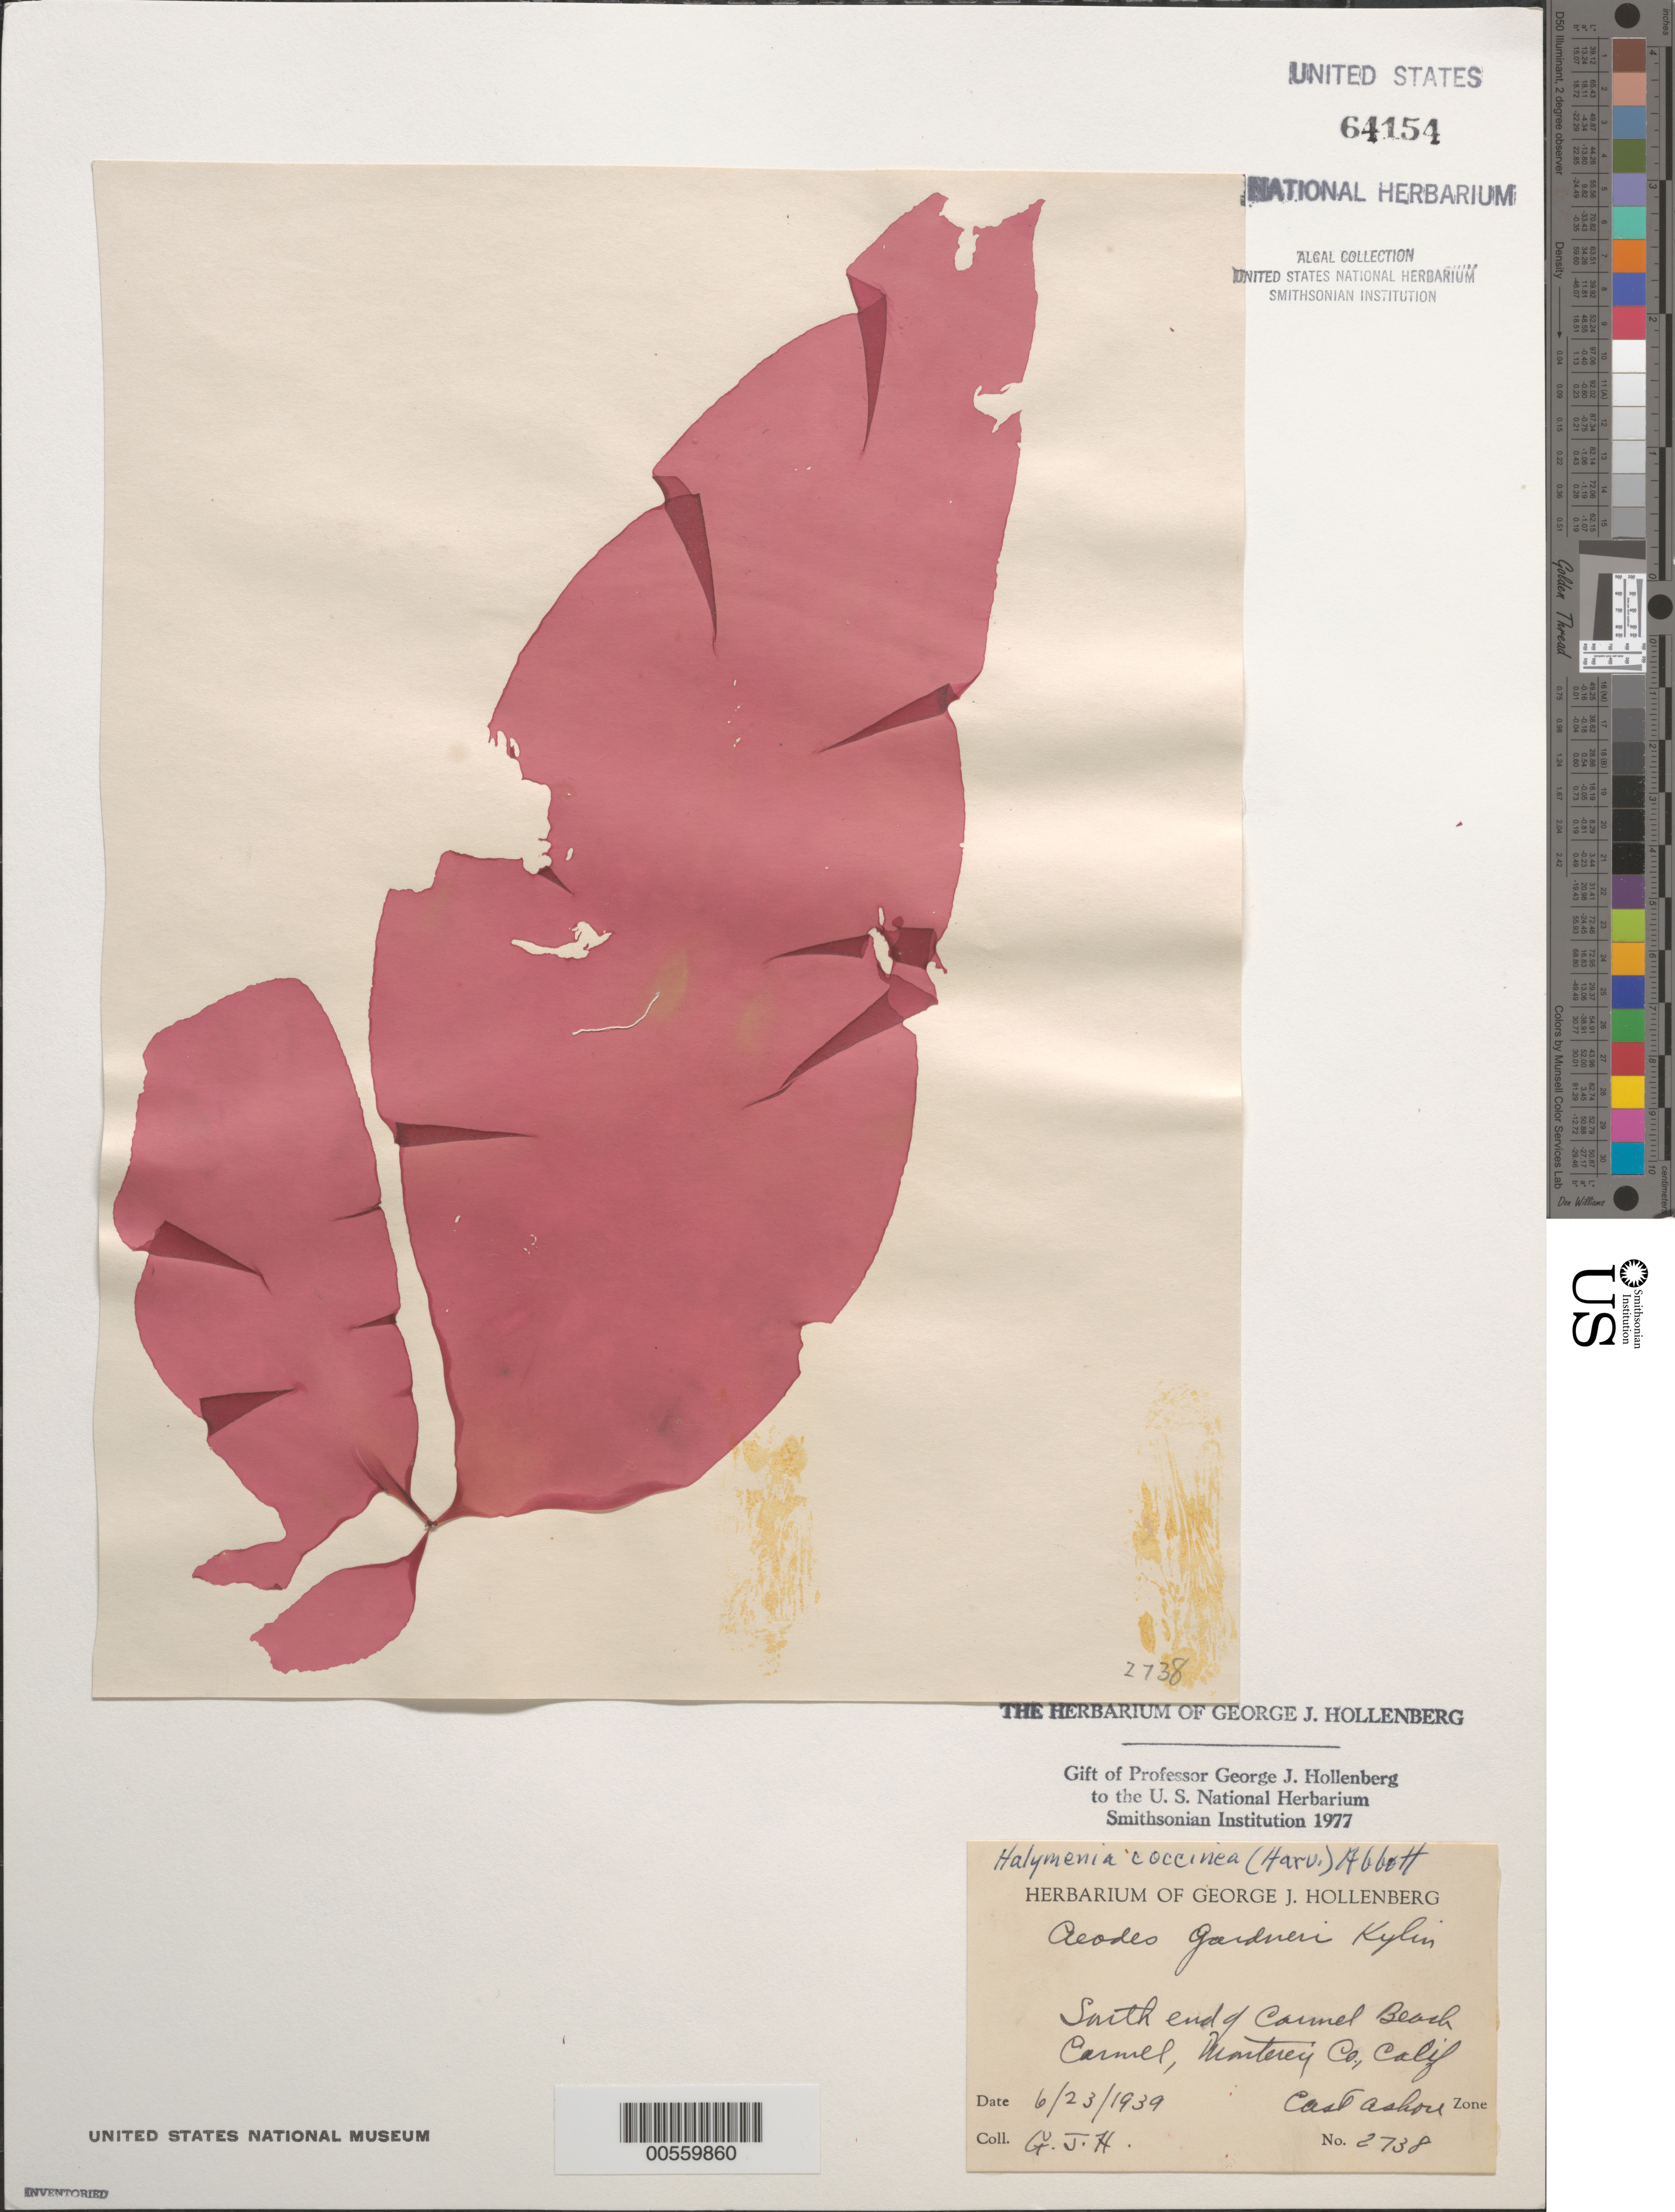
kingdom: Plantae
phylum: Rhodophyta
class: Florideophyceae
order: Gigartinales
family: Dumontiaceae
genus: Weeksia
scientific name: Weeksia coccinea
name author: (Harv.) S.C. Lindstrom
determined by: Algae name updating Project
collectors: G. Hollenberg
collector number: GJH 2738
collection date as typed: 23 Jun 1939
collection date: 1939-06-23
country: United States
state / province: California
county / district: Monterey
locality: Carmel Beach, Carmel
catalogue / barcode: US 64154